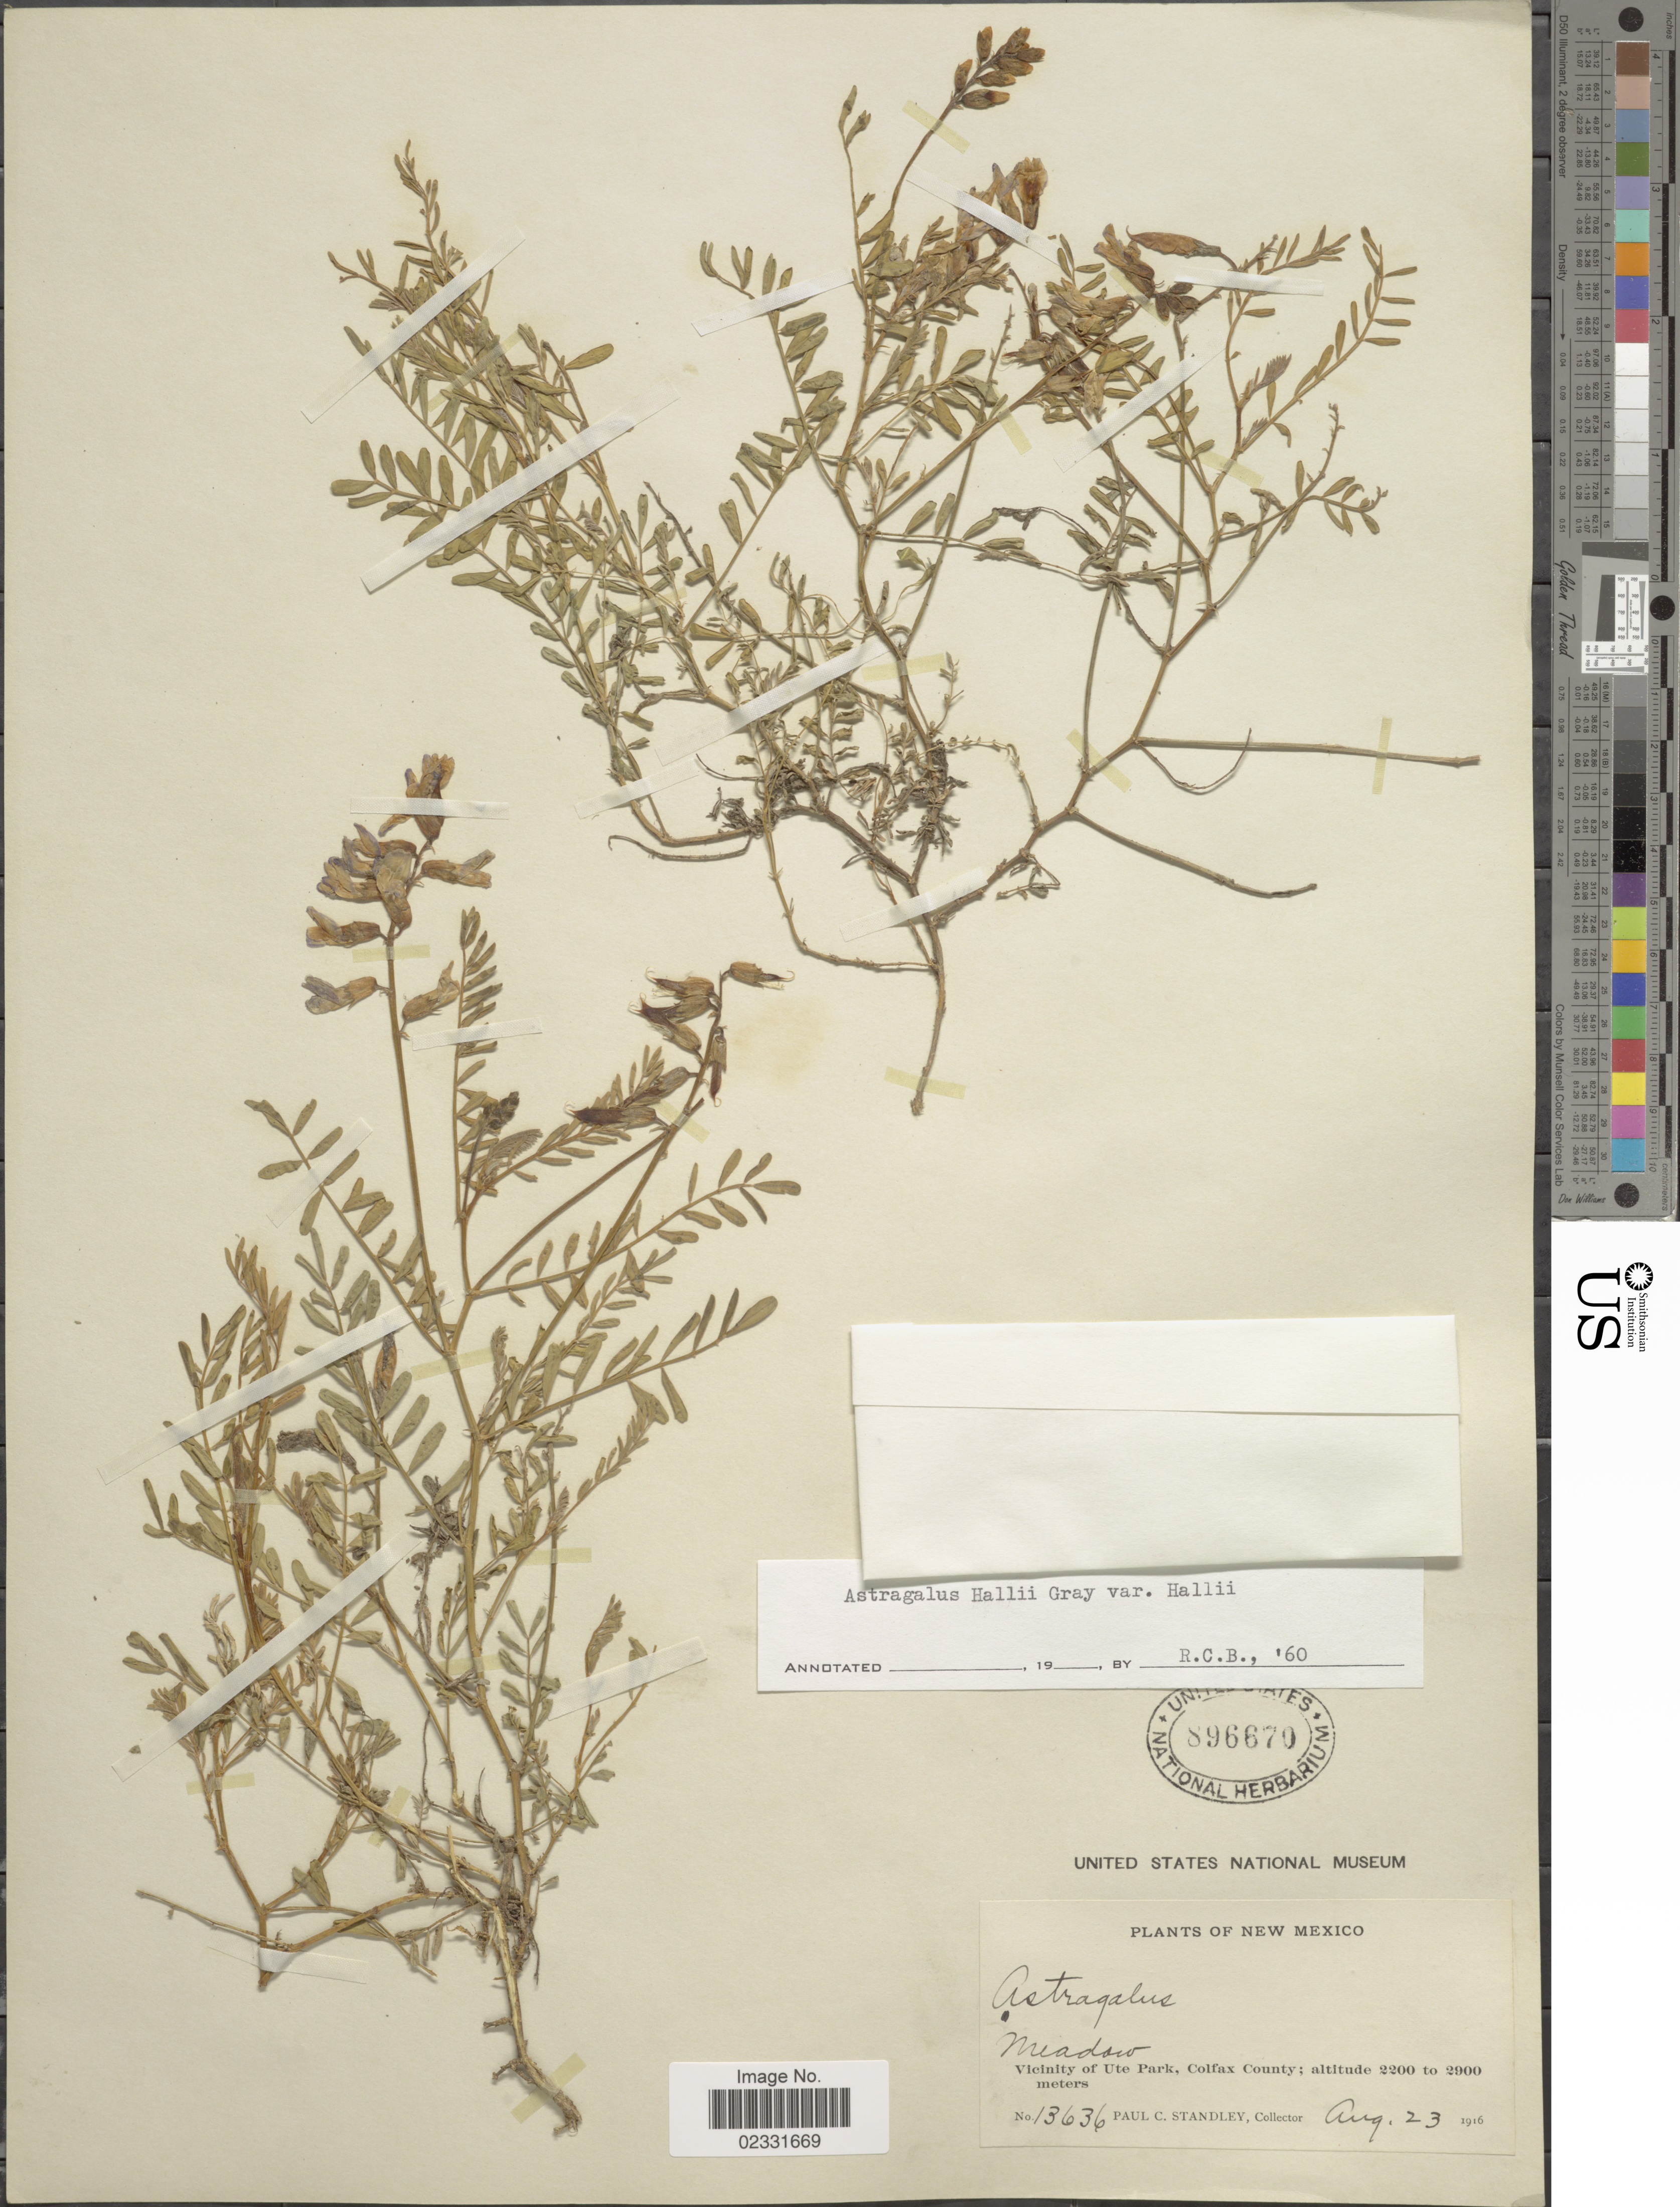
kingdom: Plantae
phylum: Tracheophyta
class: Magnoliopsida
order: Fabales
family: Fabaceae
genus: Astragalus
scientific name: Astragalus hallii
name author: A. Gray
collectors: P. C. Standley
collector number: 13636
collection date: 1916-08-23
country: United States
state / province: New Mexico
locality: Vicinity of Ute Park, Colfax County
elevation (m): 2200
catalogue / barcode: US 896670